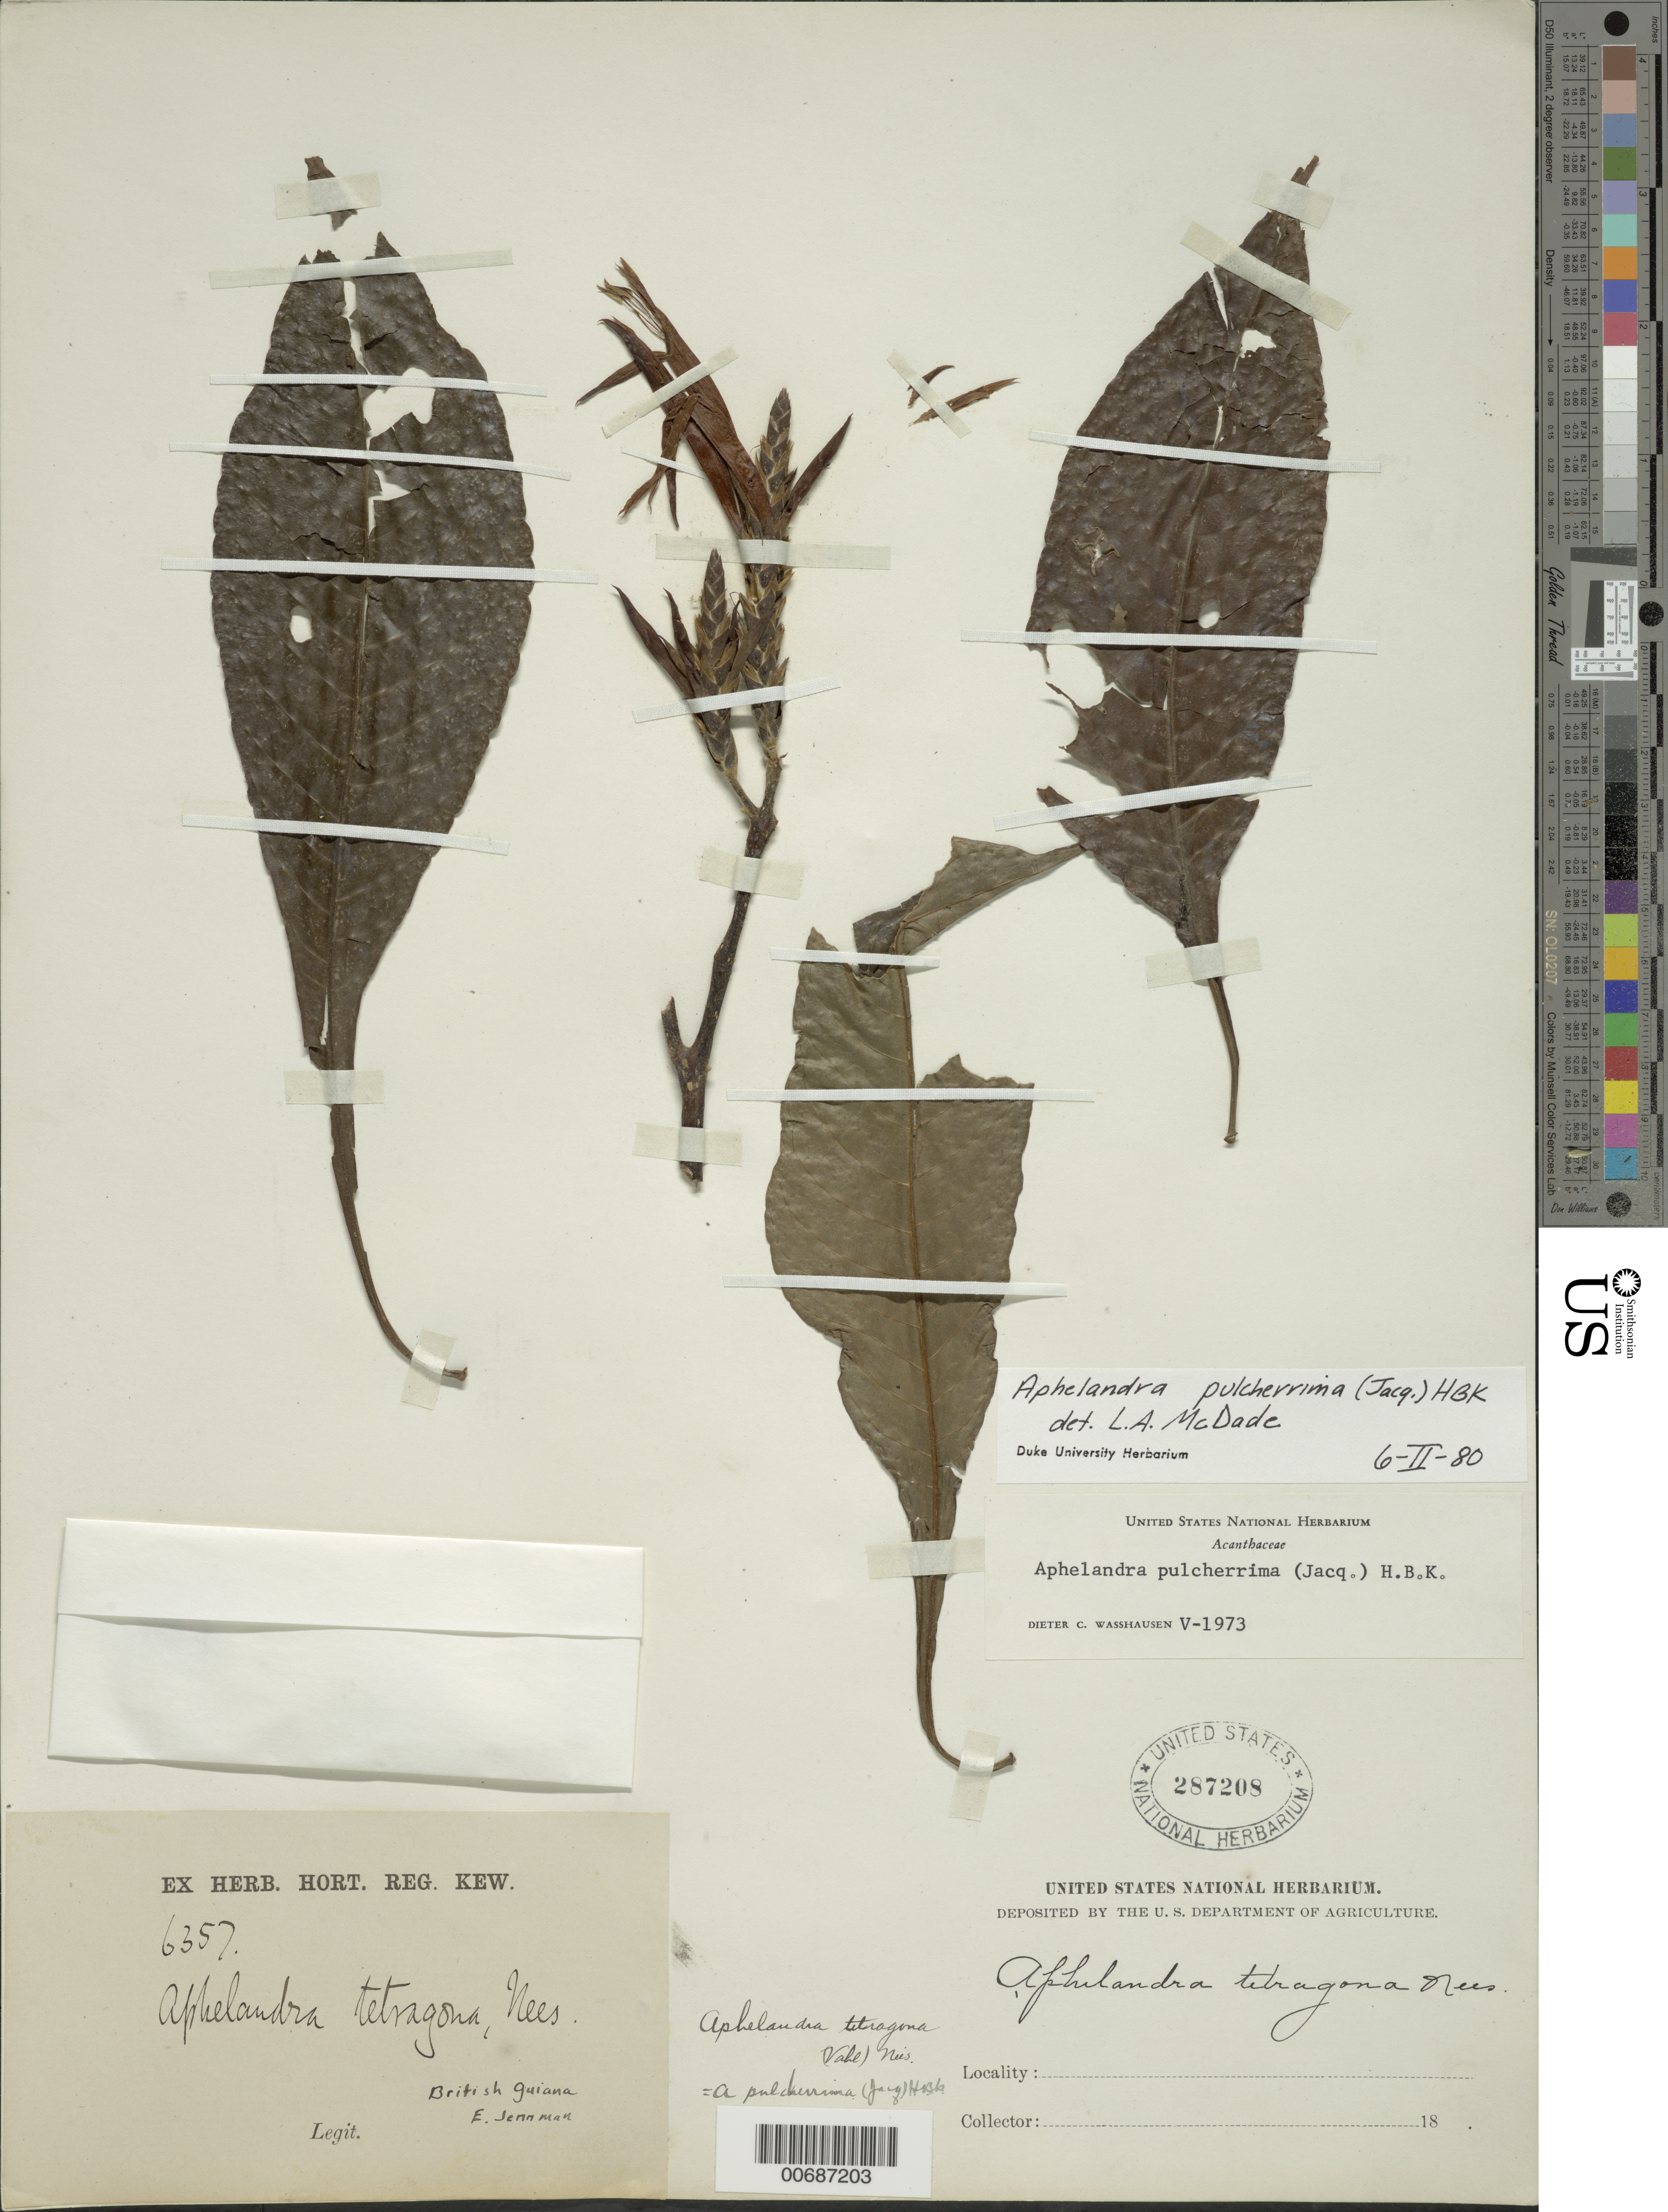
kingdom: Plantae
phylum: Tracheophyta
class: Magnoliopsida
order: Lamiales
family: Acanthaceae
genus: Aphelandra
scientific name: Aphelandra pulcherrima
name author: (Jacq.) Kunth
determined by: McDade, L. A.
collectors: G. S. Jenman & L. McDade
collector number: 6357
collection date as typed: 6-Feb-80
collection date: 1980-02-06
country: Guyana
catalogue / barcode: US 287208